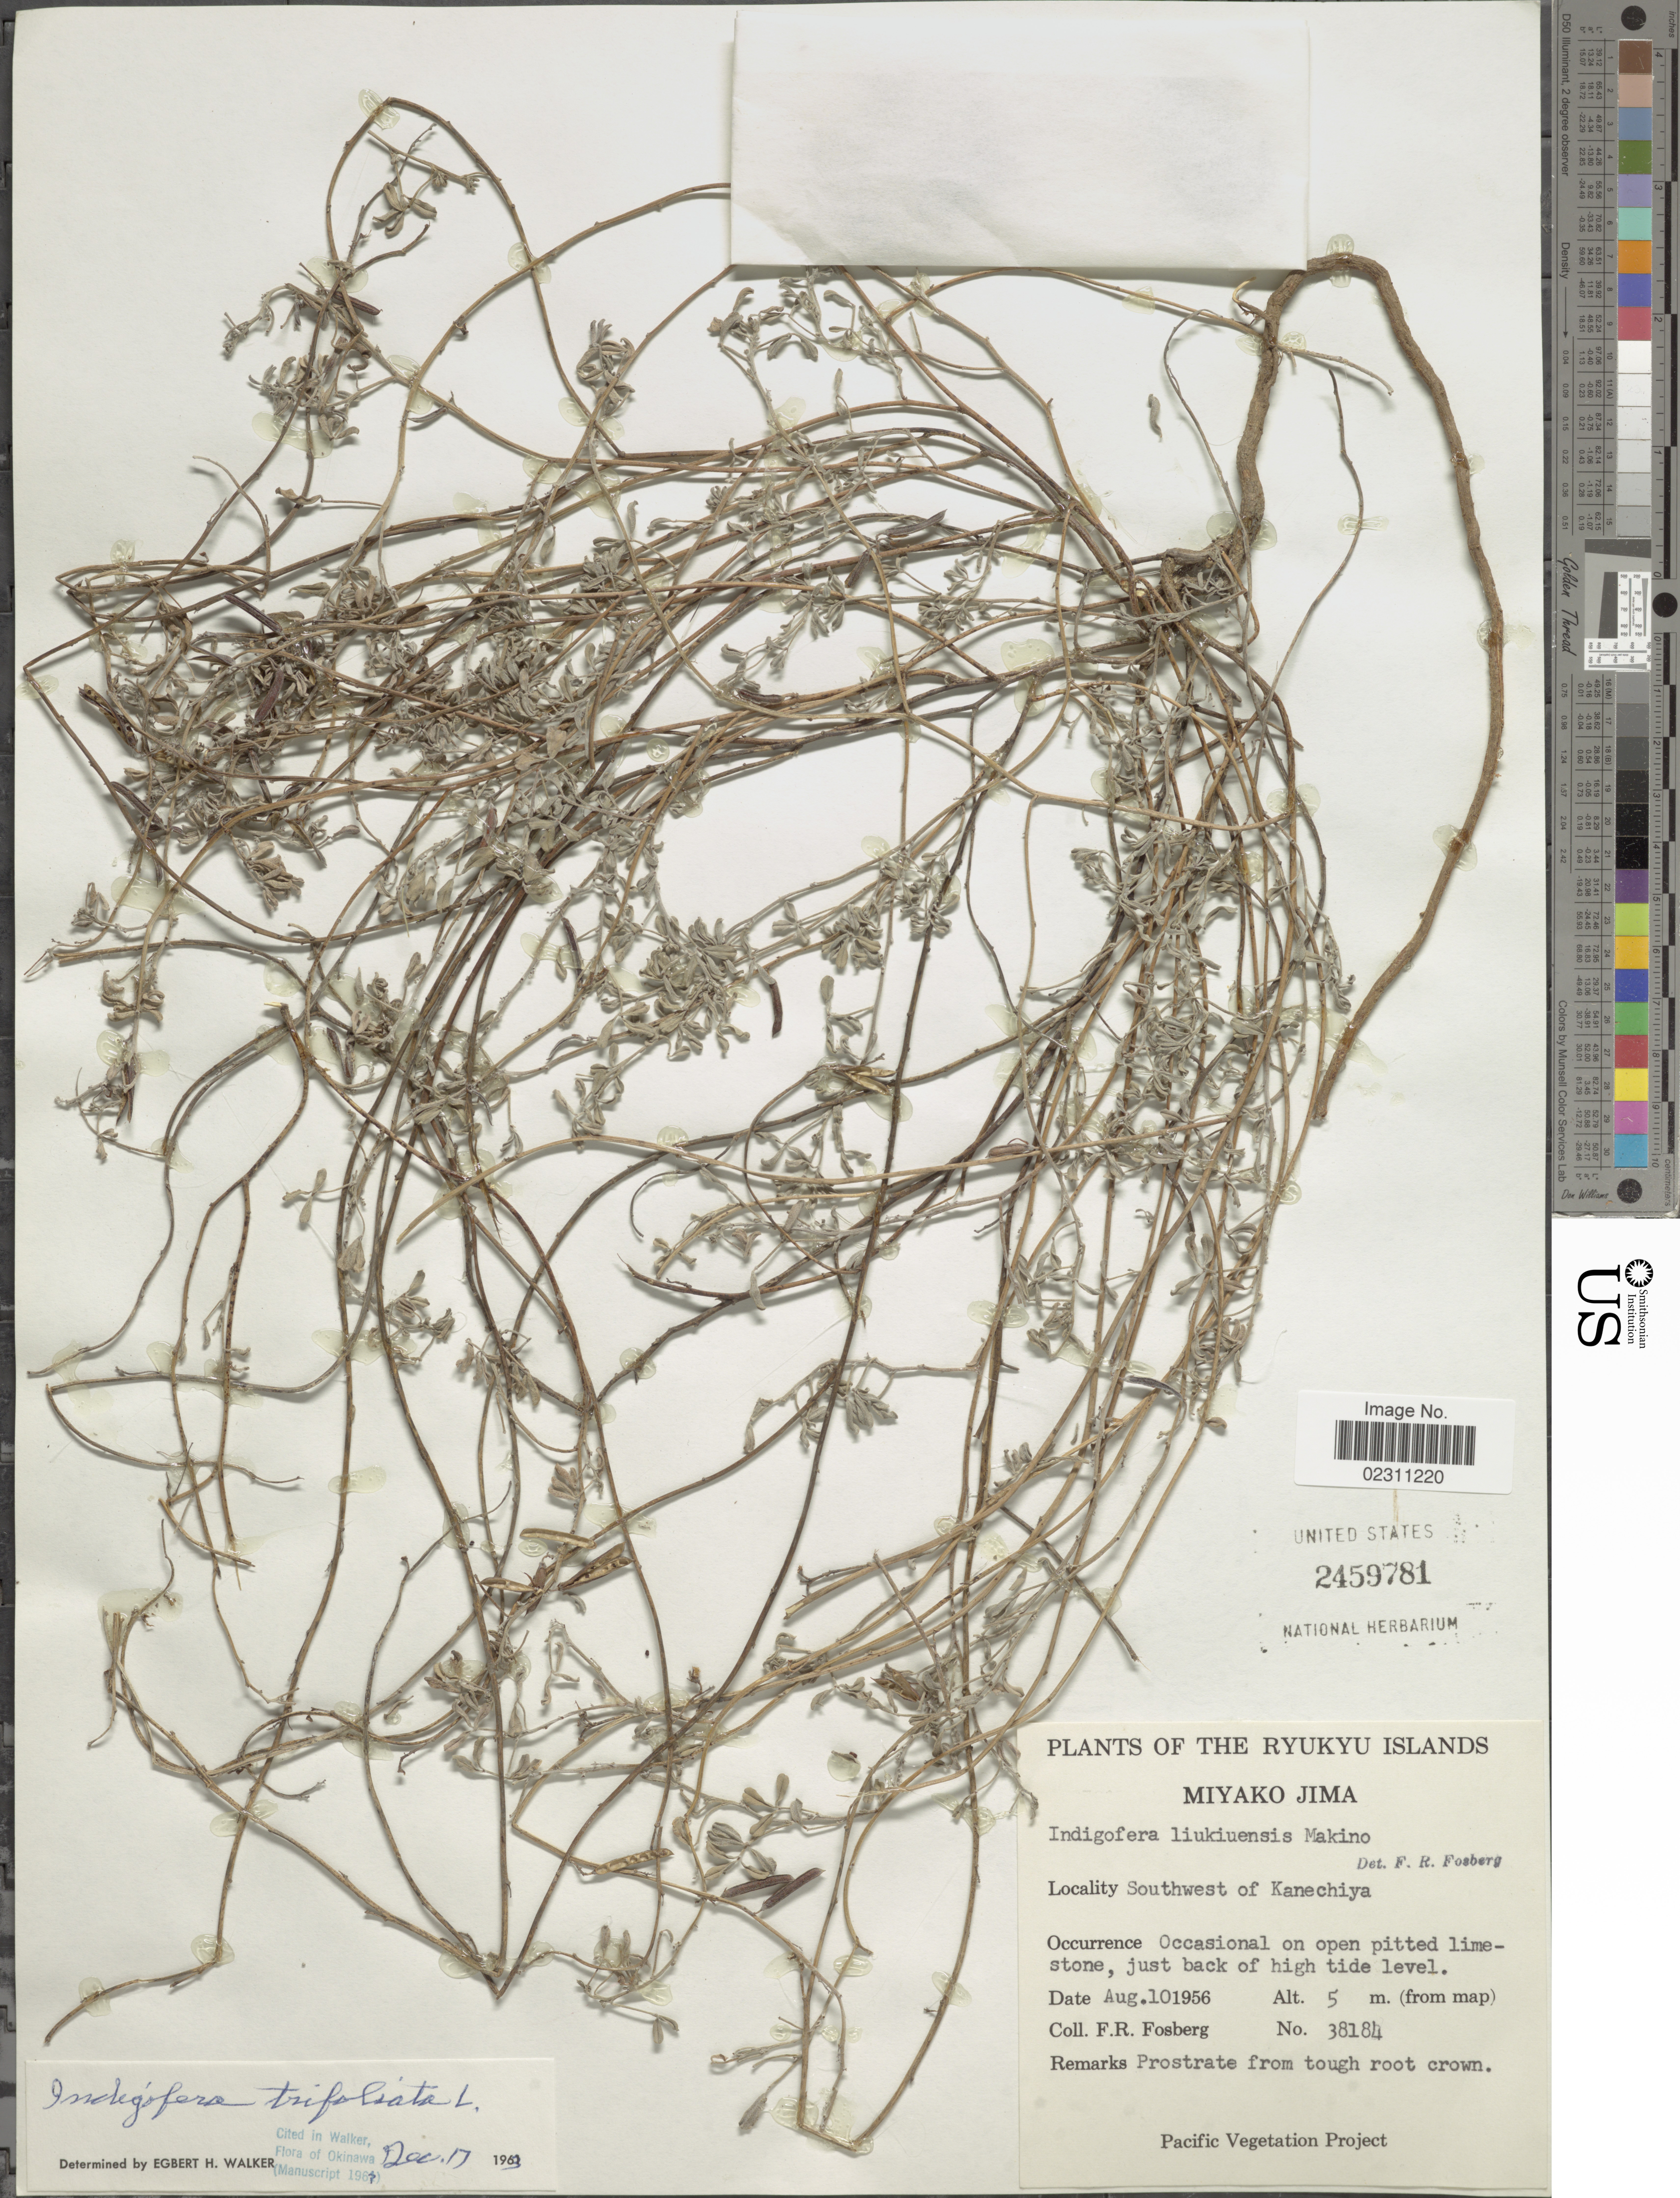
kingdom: Plantae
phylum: Tracheophyta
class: Magnoliopsida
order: Fabales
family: Fabaceae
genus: Indigofera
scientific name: Indigofera trifoliata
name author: L.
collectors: F. R. Fosberg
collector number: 38184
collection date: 1956-08-10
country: Japan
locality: Ryukyu Islands. Miyako Jima. Southwest of Kanechiya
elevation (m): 5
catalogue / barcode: US 2459781